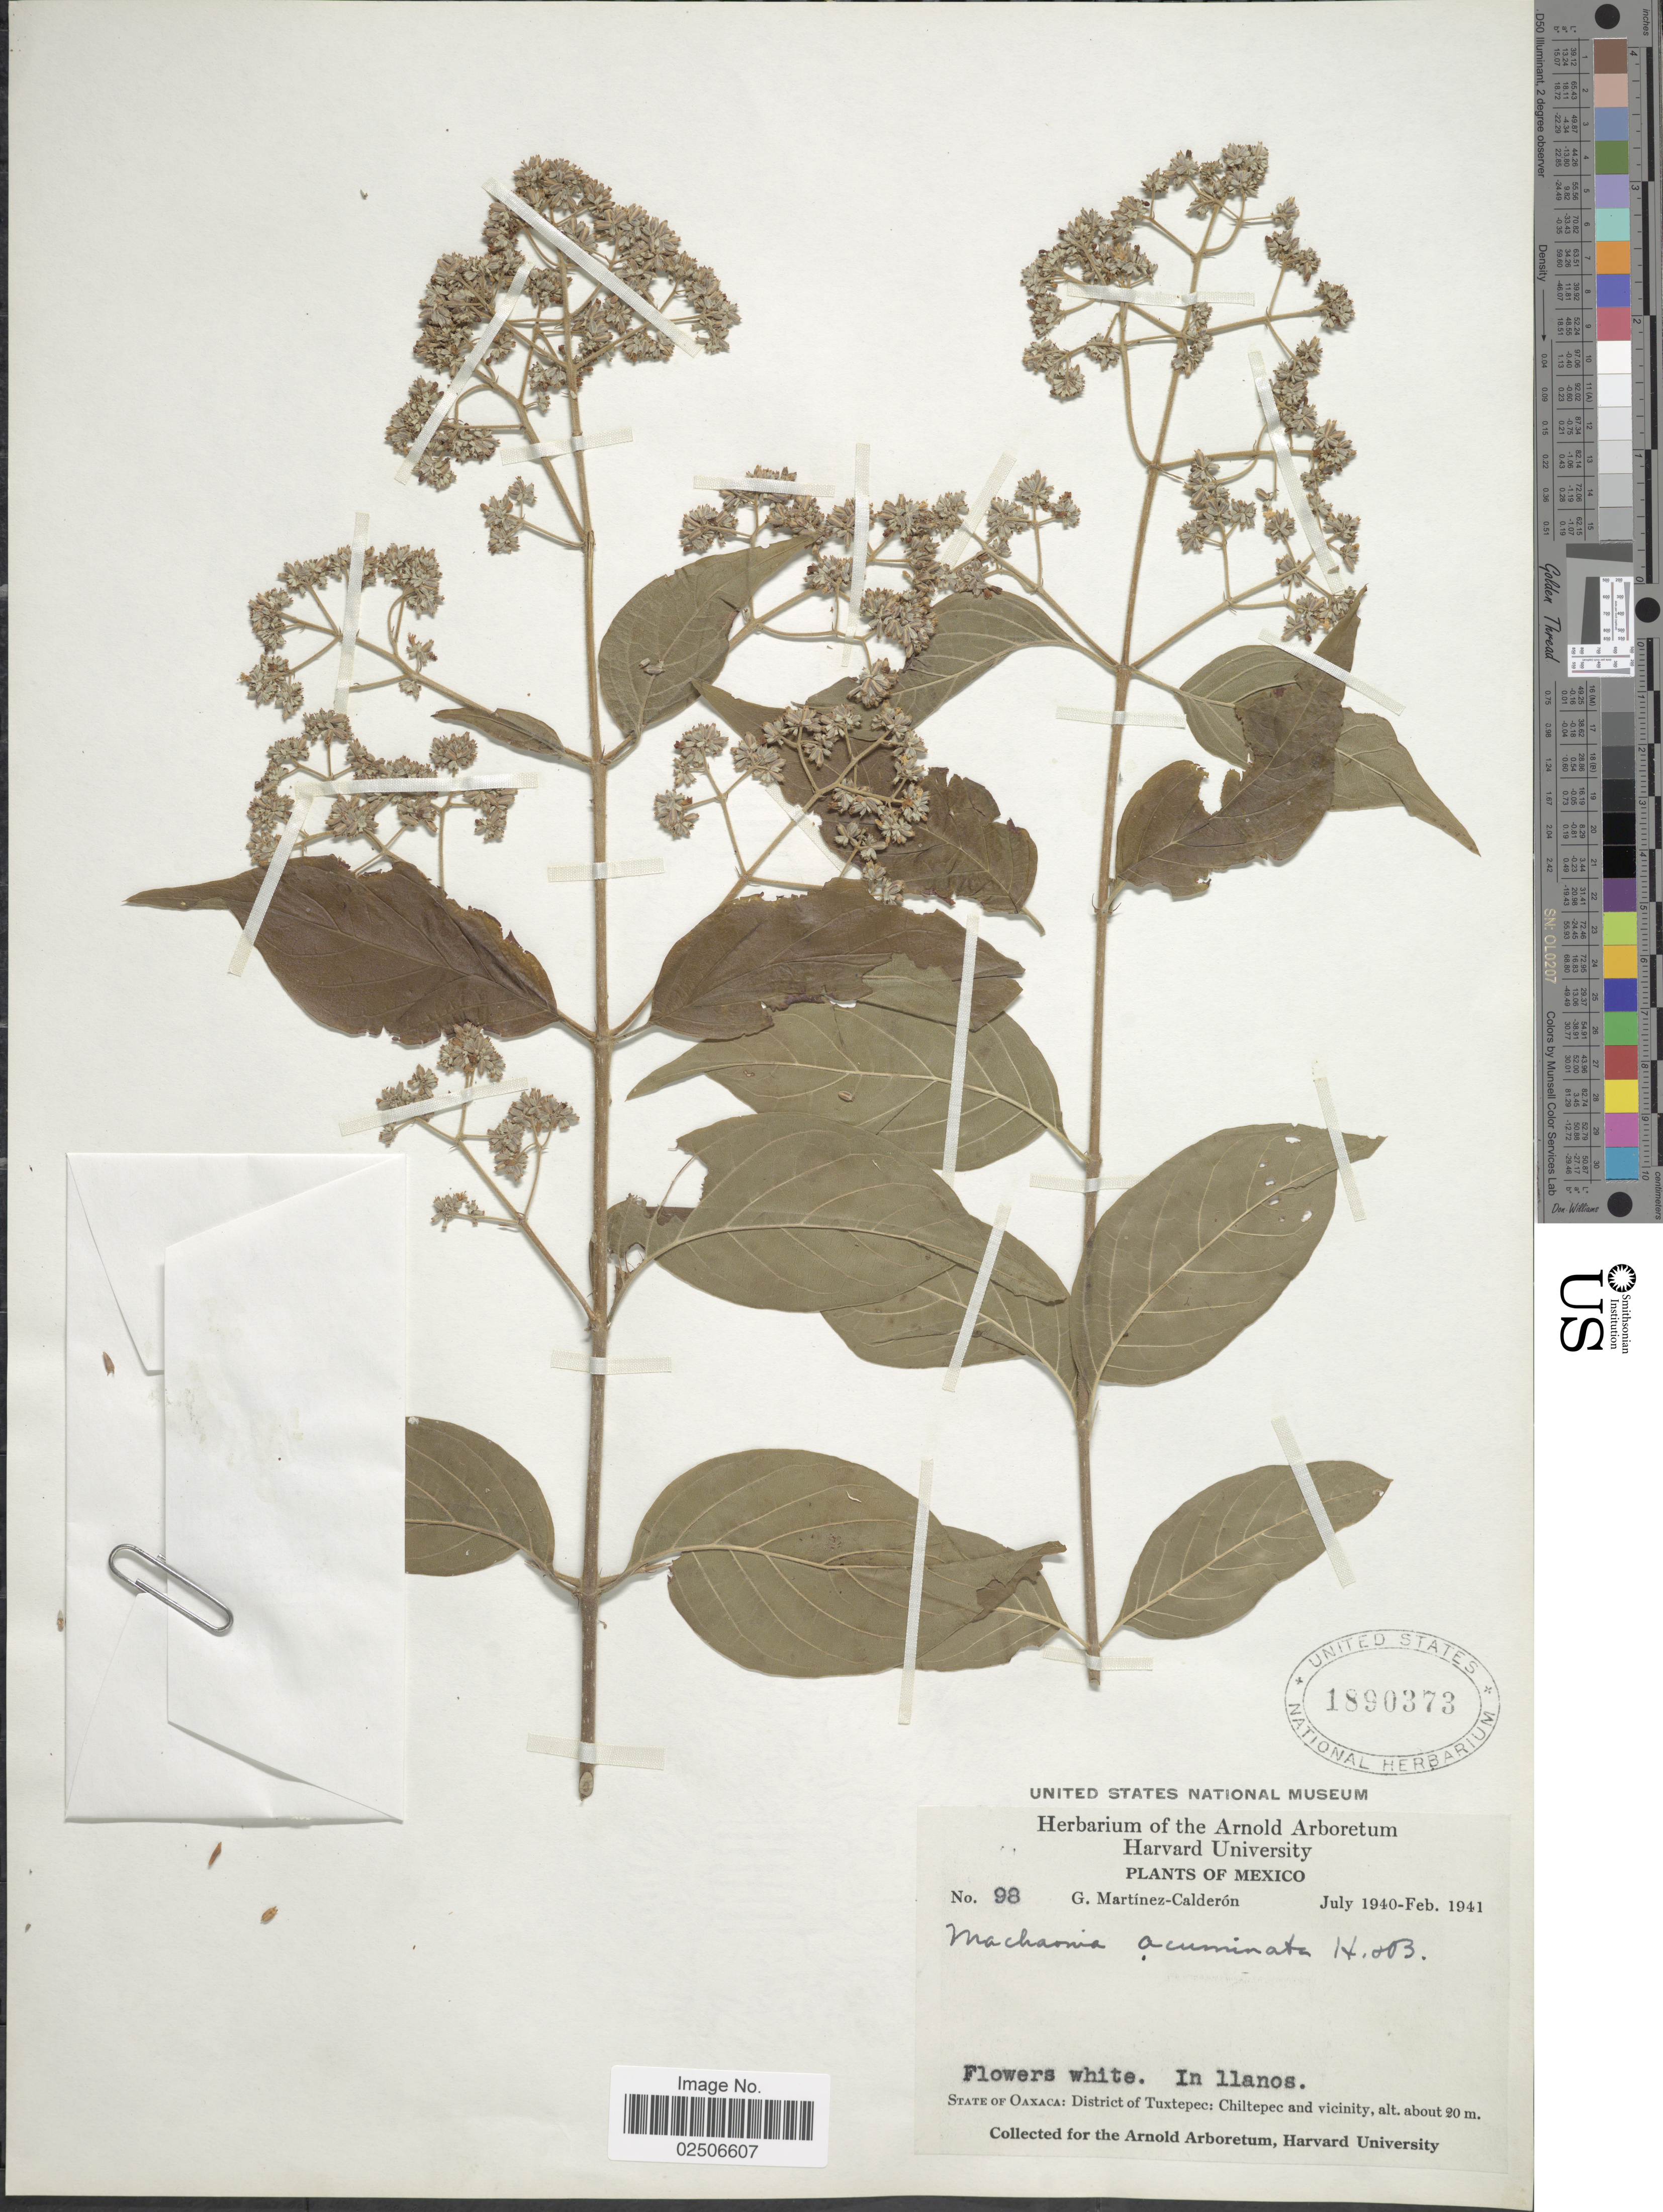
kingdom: Plantae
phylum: Tracheophyta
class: Magnoliopsida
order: Gentianales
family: Rubiaceae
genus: Machaonia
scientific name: Machaonia acuminata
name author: Bonpl.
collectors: G. Martínez Calderón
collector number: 98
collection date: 1940-07/1941-02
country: Mexico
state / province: Oaxaca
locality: District of Tuxtepec: Chiltepec and vicinity , llanos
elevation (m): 20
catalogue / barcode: US 1890373